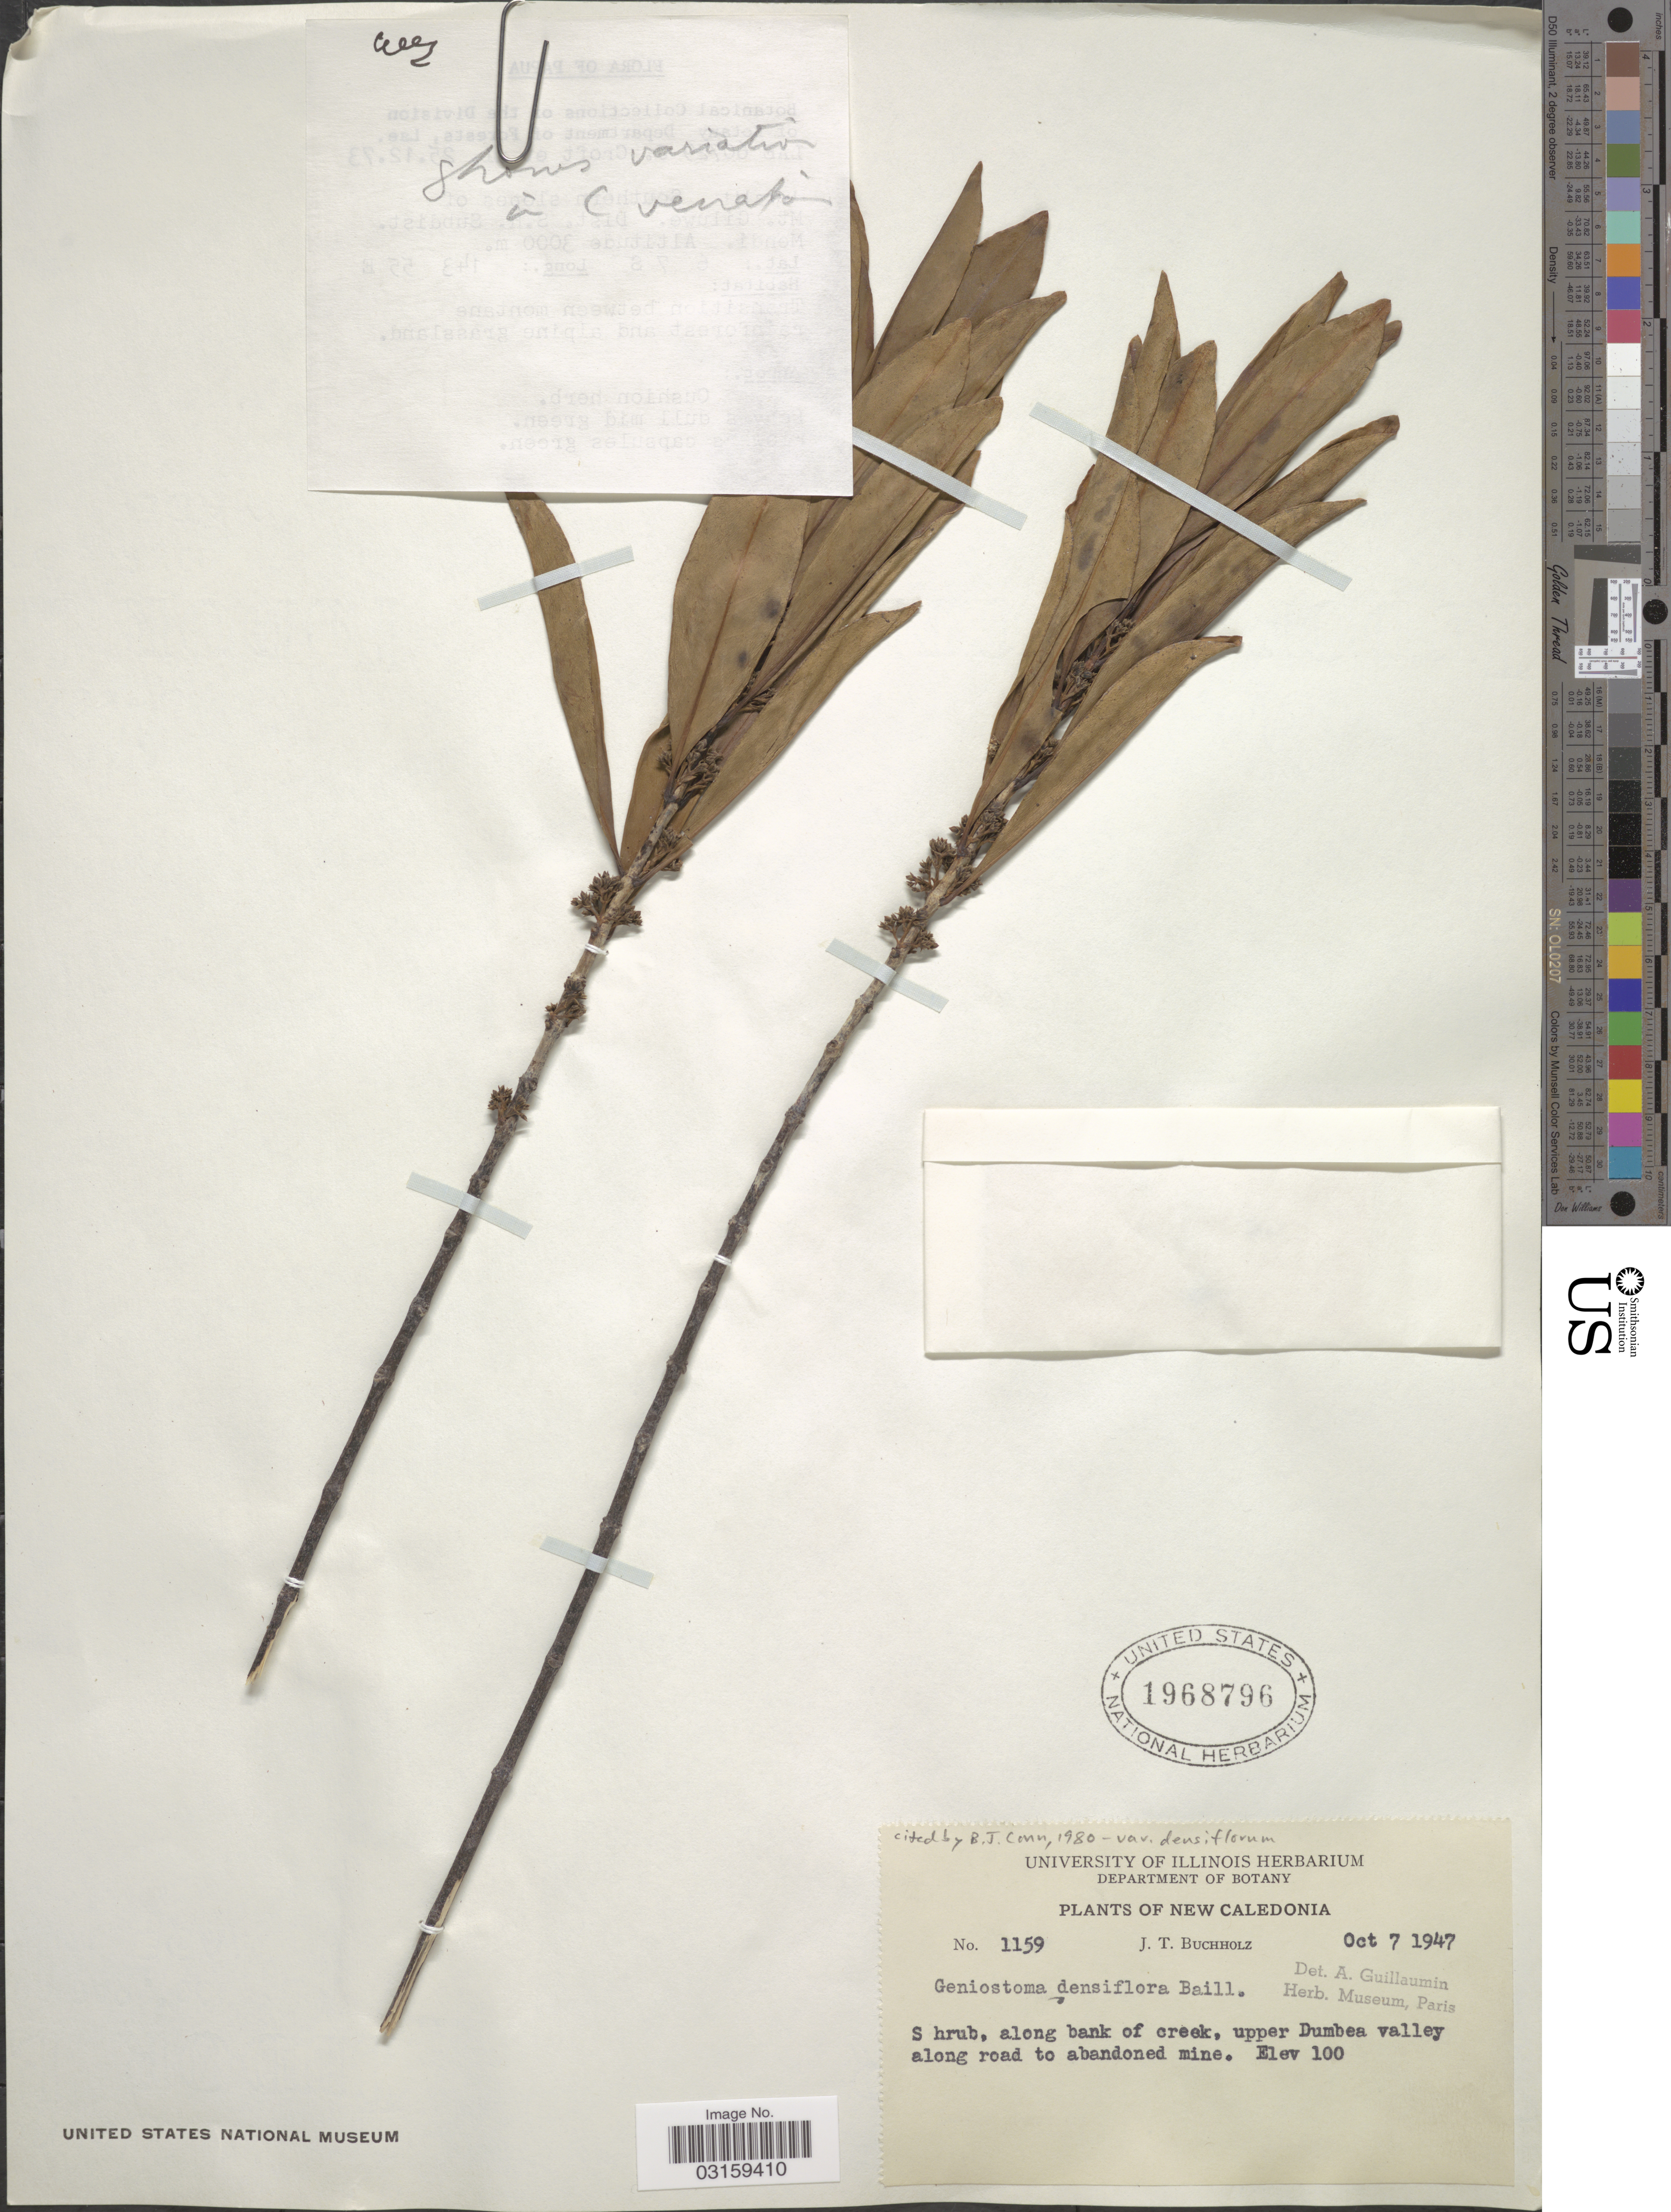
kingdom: Plantae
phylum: Tracheophyta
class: Magnoliopsida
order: Gentianales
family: Loganiaceae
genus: Geniostoma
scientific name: Geniostoma densiflorum var. densiflorum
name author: Baill.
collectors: J. T. Buchholz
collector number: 1159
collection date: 1947-10-07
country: New Caledonia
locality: Along bank of creek, upper Dumbea valley along road to abandoned mine.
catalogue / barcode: US 1968796